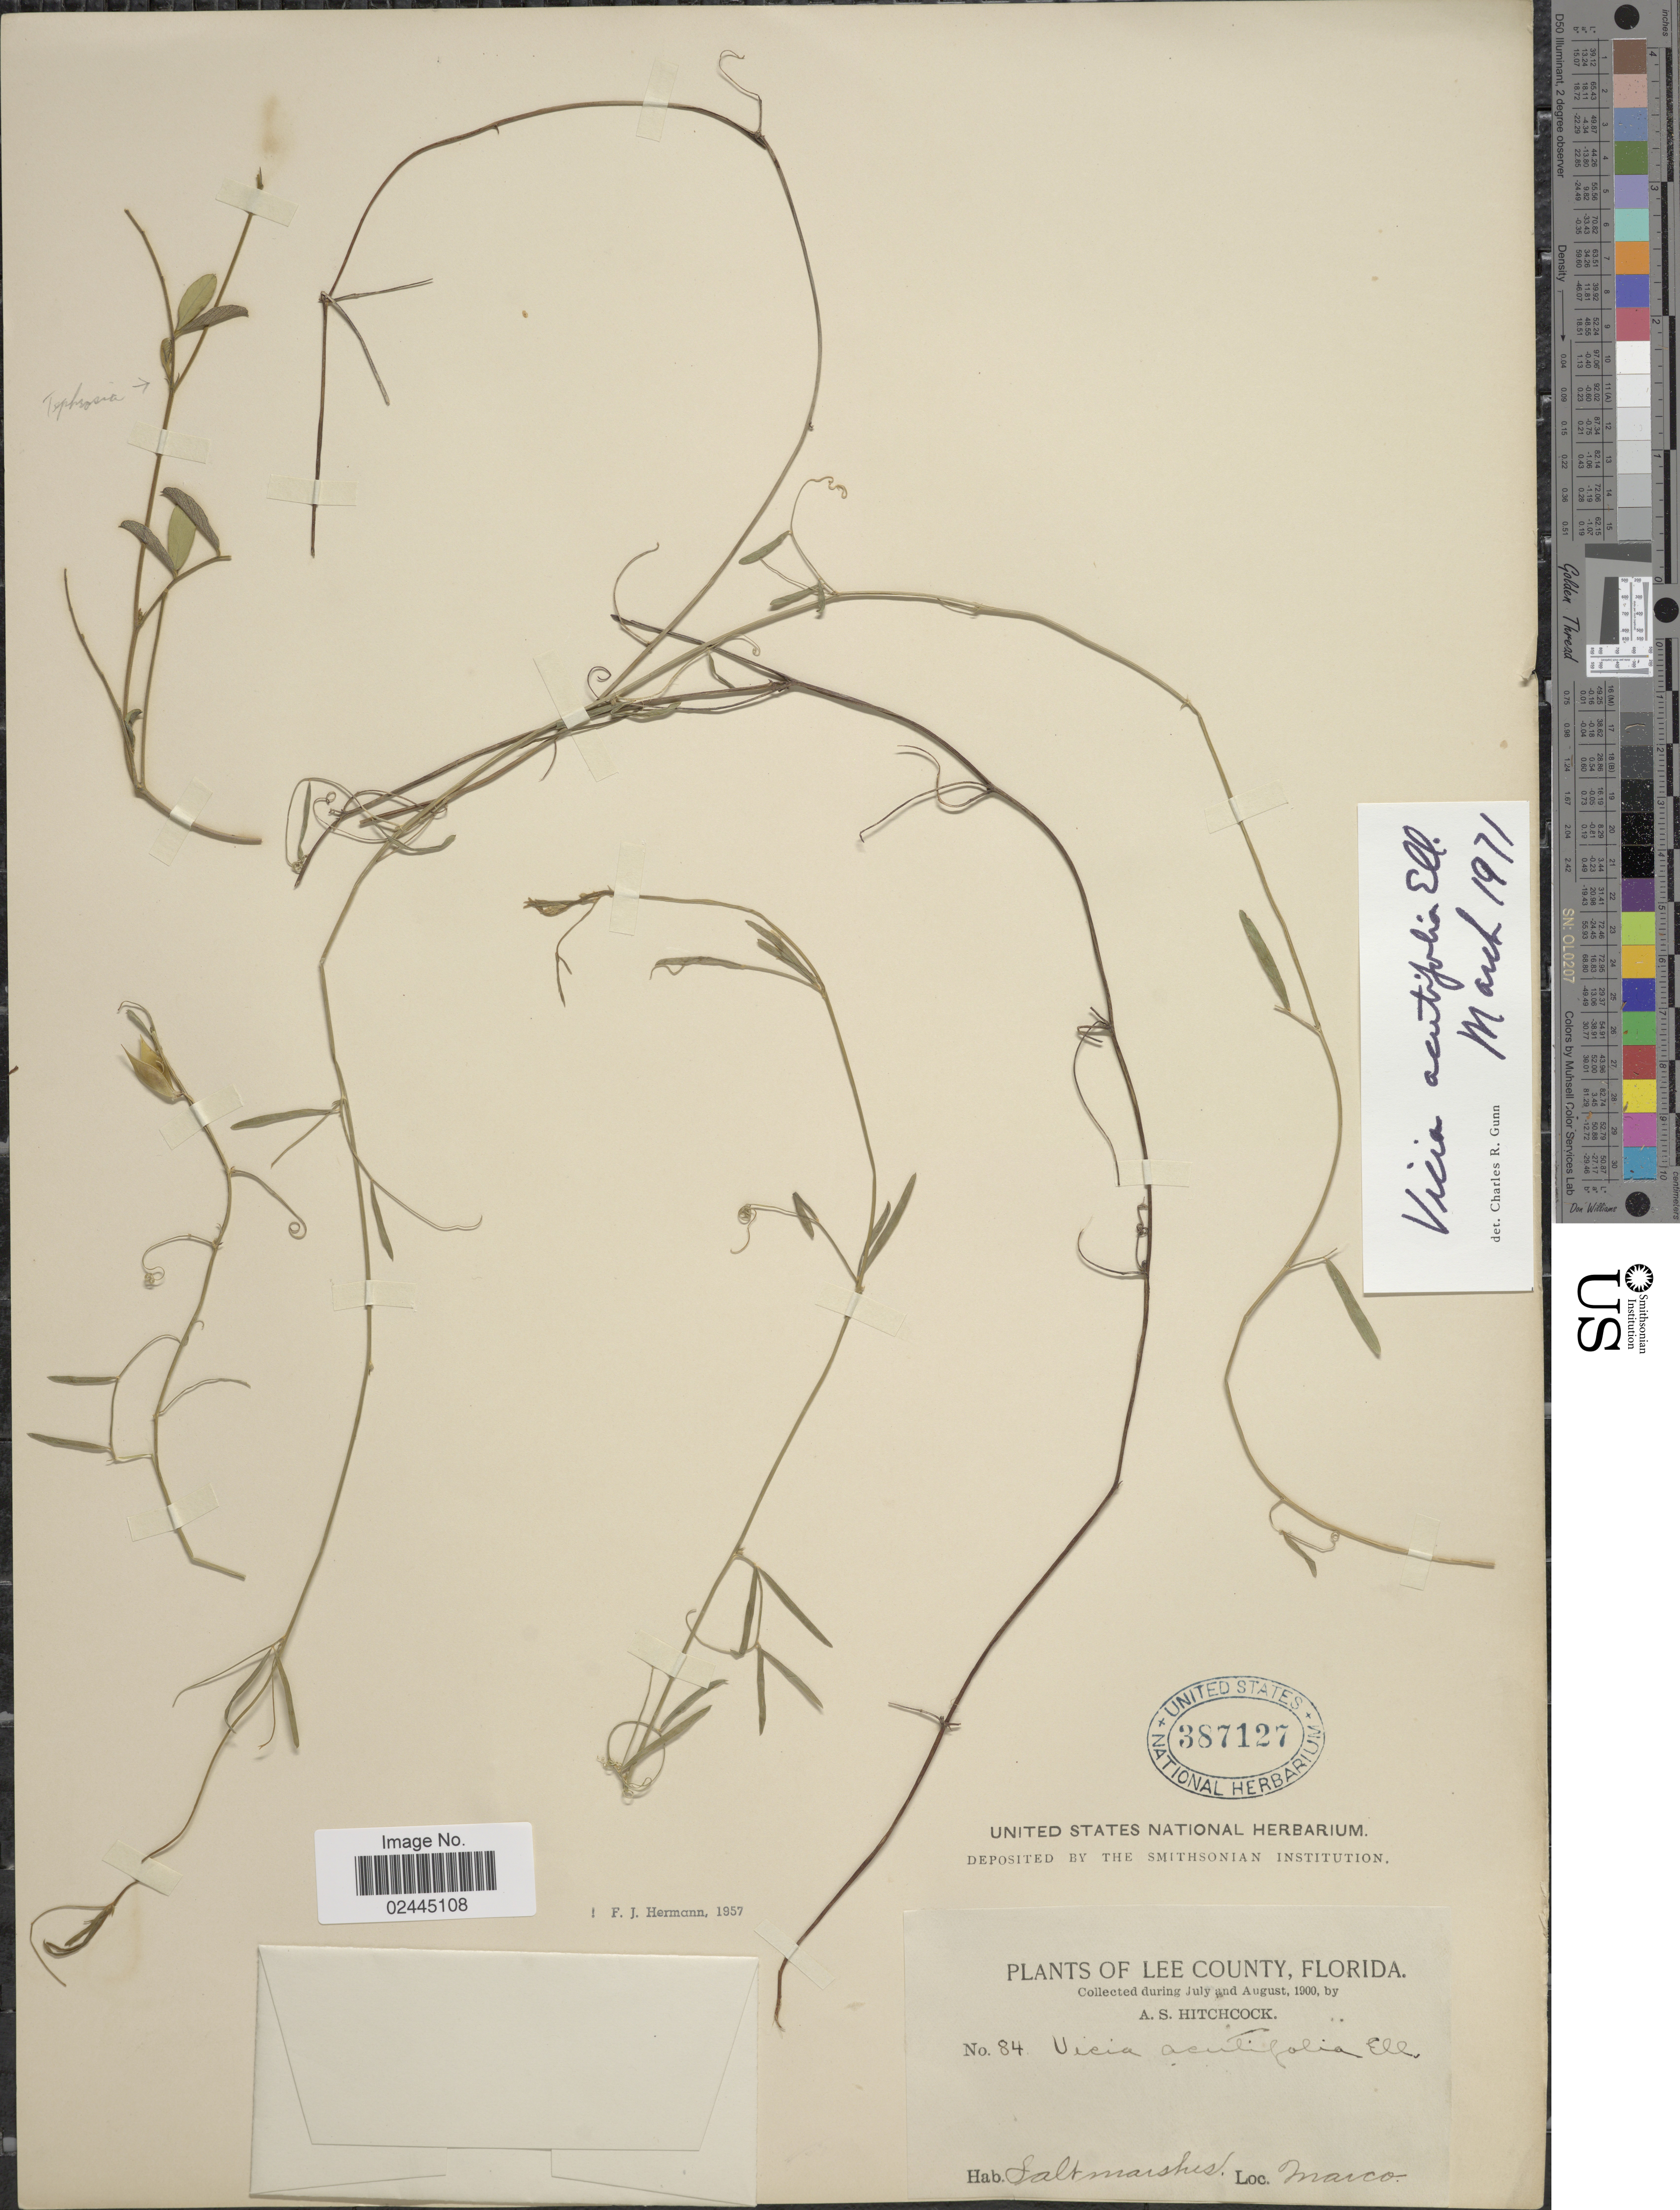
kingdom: Plantae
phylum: Tracheophyta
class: Magnoliopsida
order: Fabales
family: Fabaceae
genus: Vicia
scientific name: Vicia acutifolia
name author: Elliott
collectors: A. S. Hitchcock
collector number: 84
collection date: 1900-07/1900-08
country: United States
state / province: Florida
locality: Lee County, Marco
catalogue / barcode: US 387127